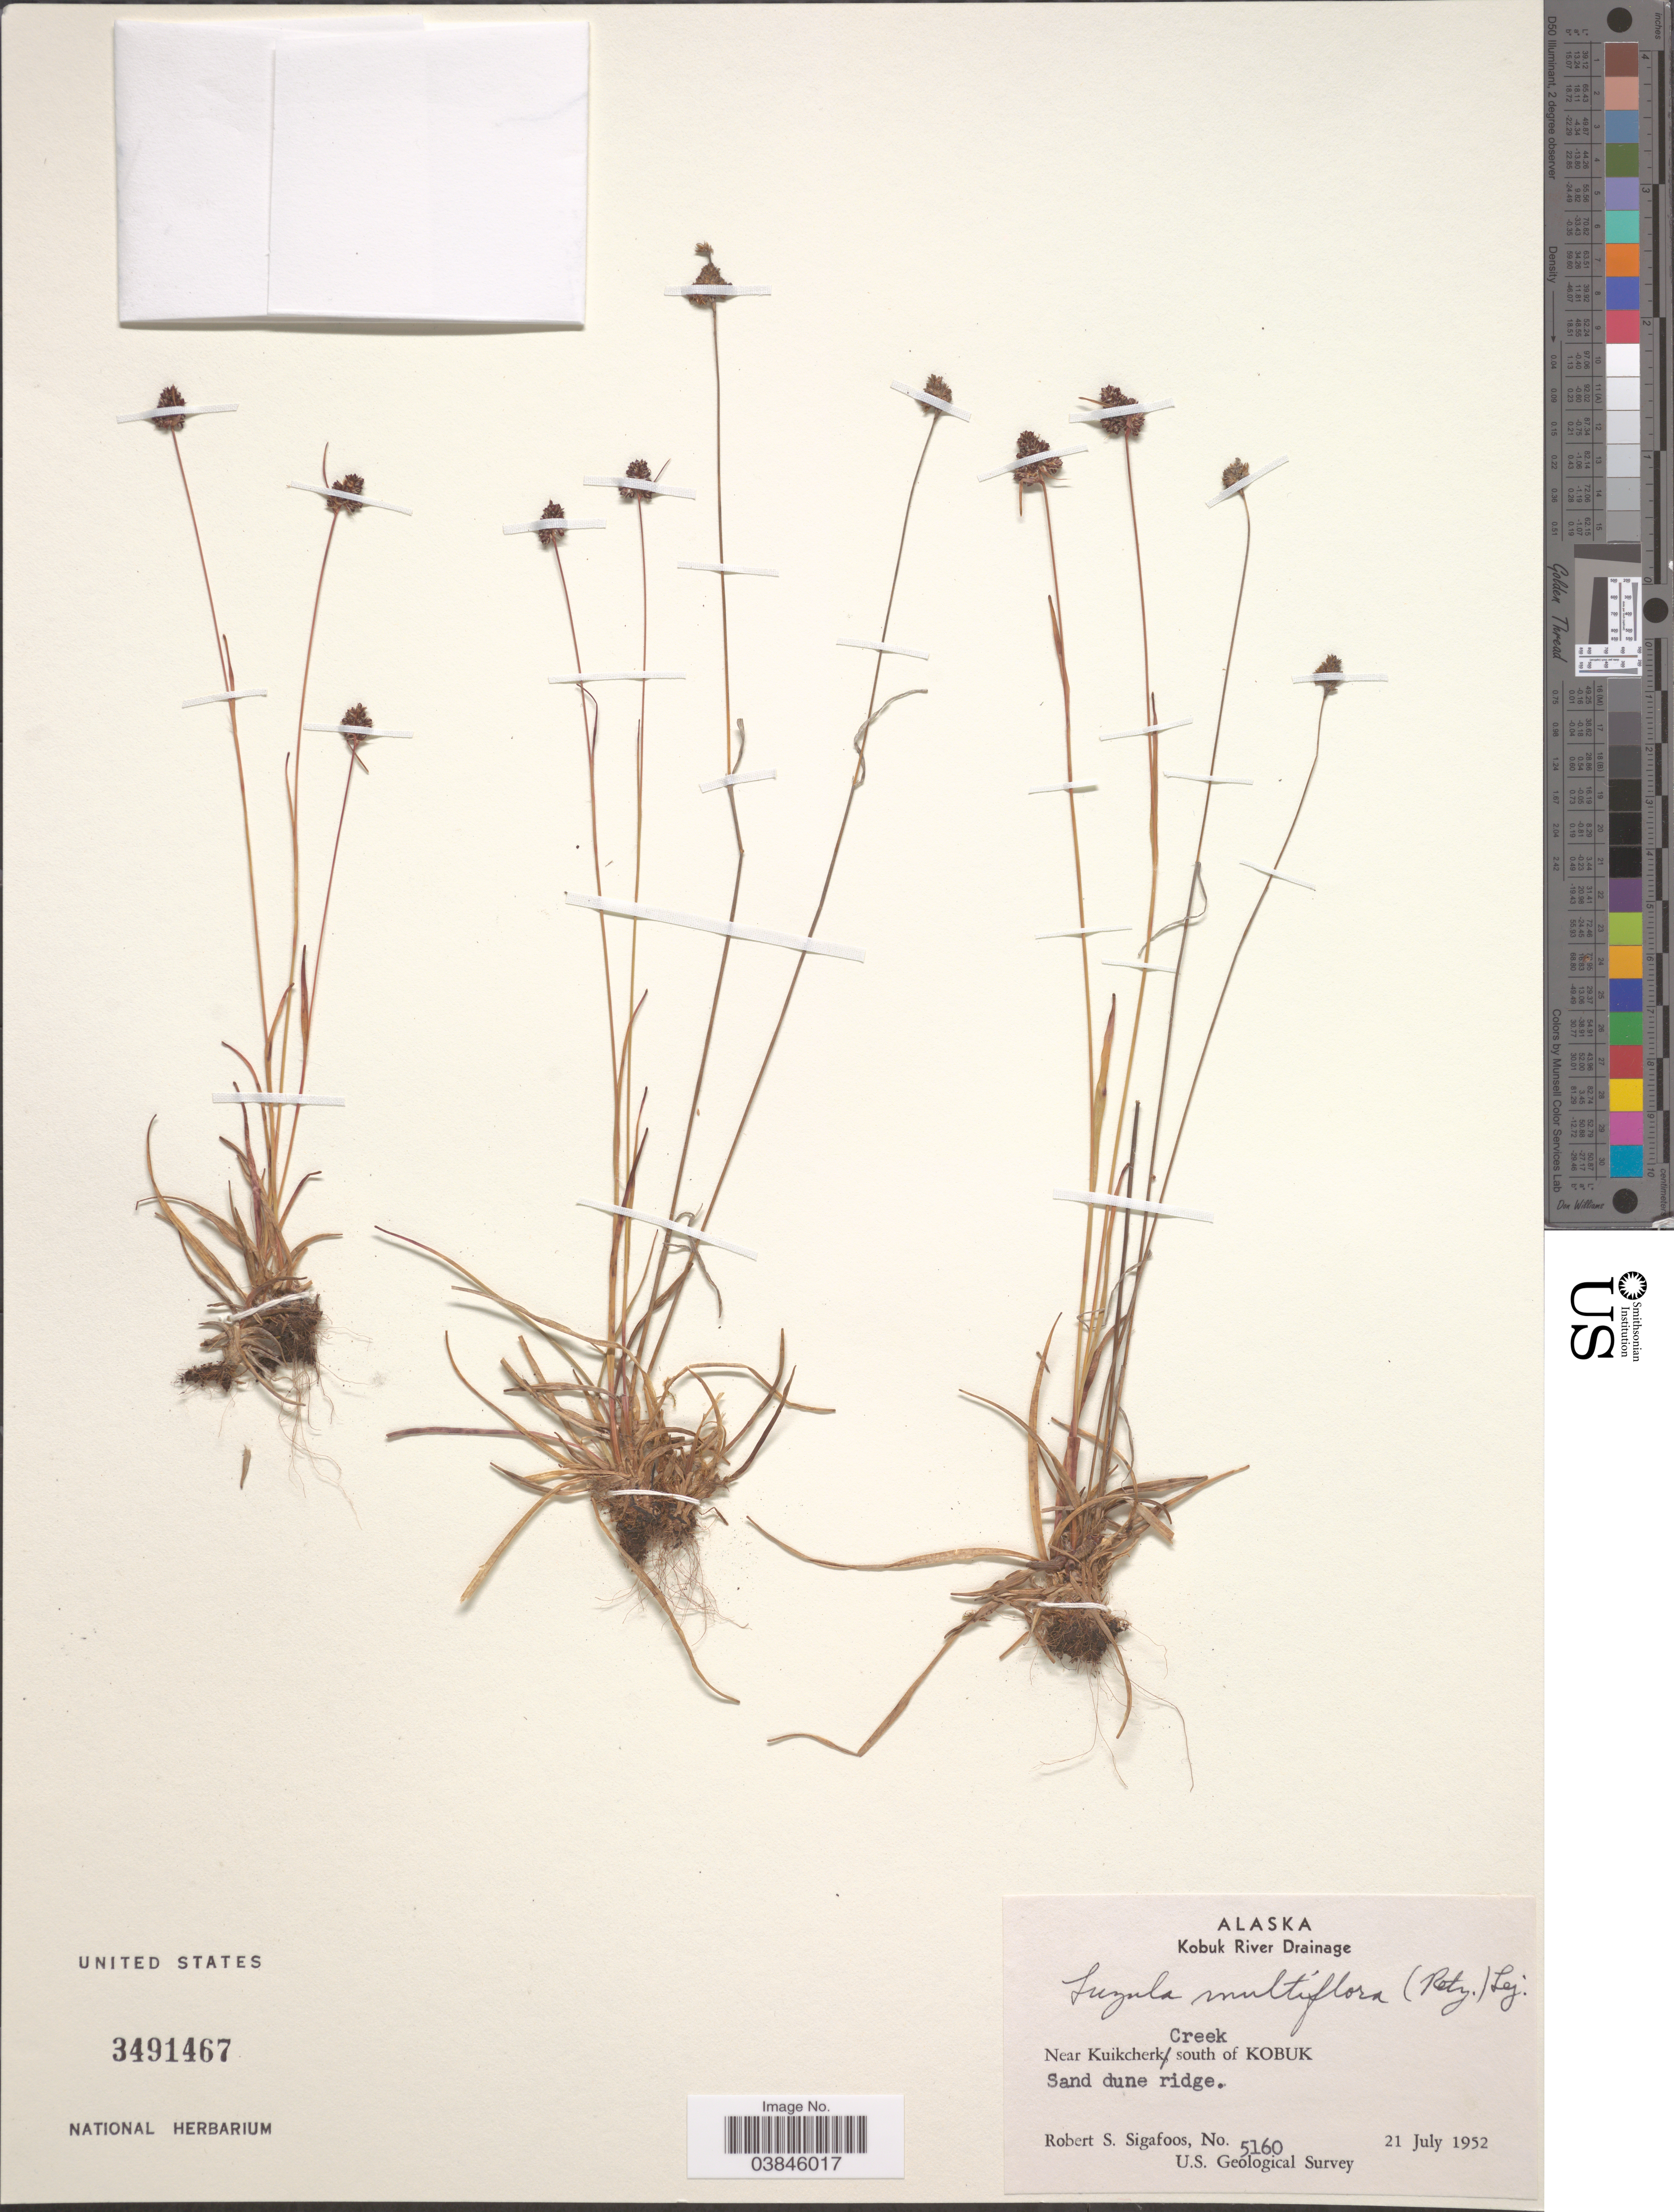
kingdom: Plantae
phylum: Tracheophyta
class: Liliopsida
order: Poales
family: Juncaceae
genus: Luzula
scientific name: Luzula multiflora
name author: (Ehrh.) Lej.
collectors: R. Sigafoos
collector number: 5160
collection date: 1952-07-21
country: United States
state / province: Alaska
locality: Kobuk River Drainage. Near Kuikcherk Creek, south of Kobuk.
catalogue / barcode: US 3491467